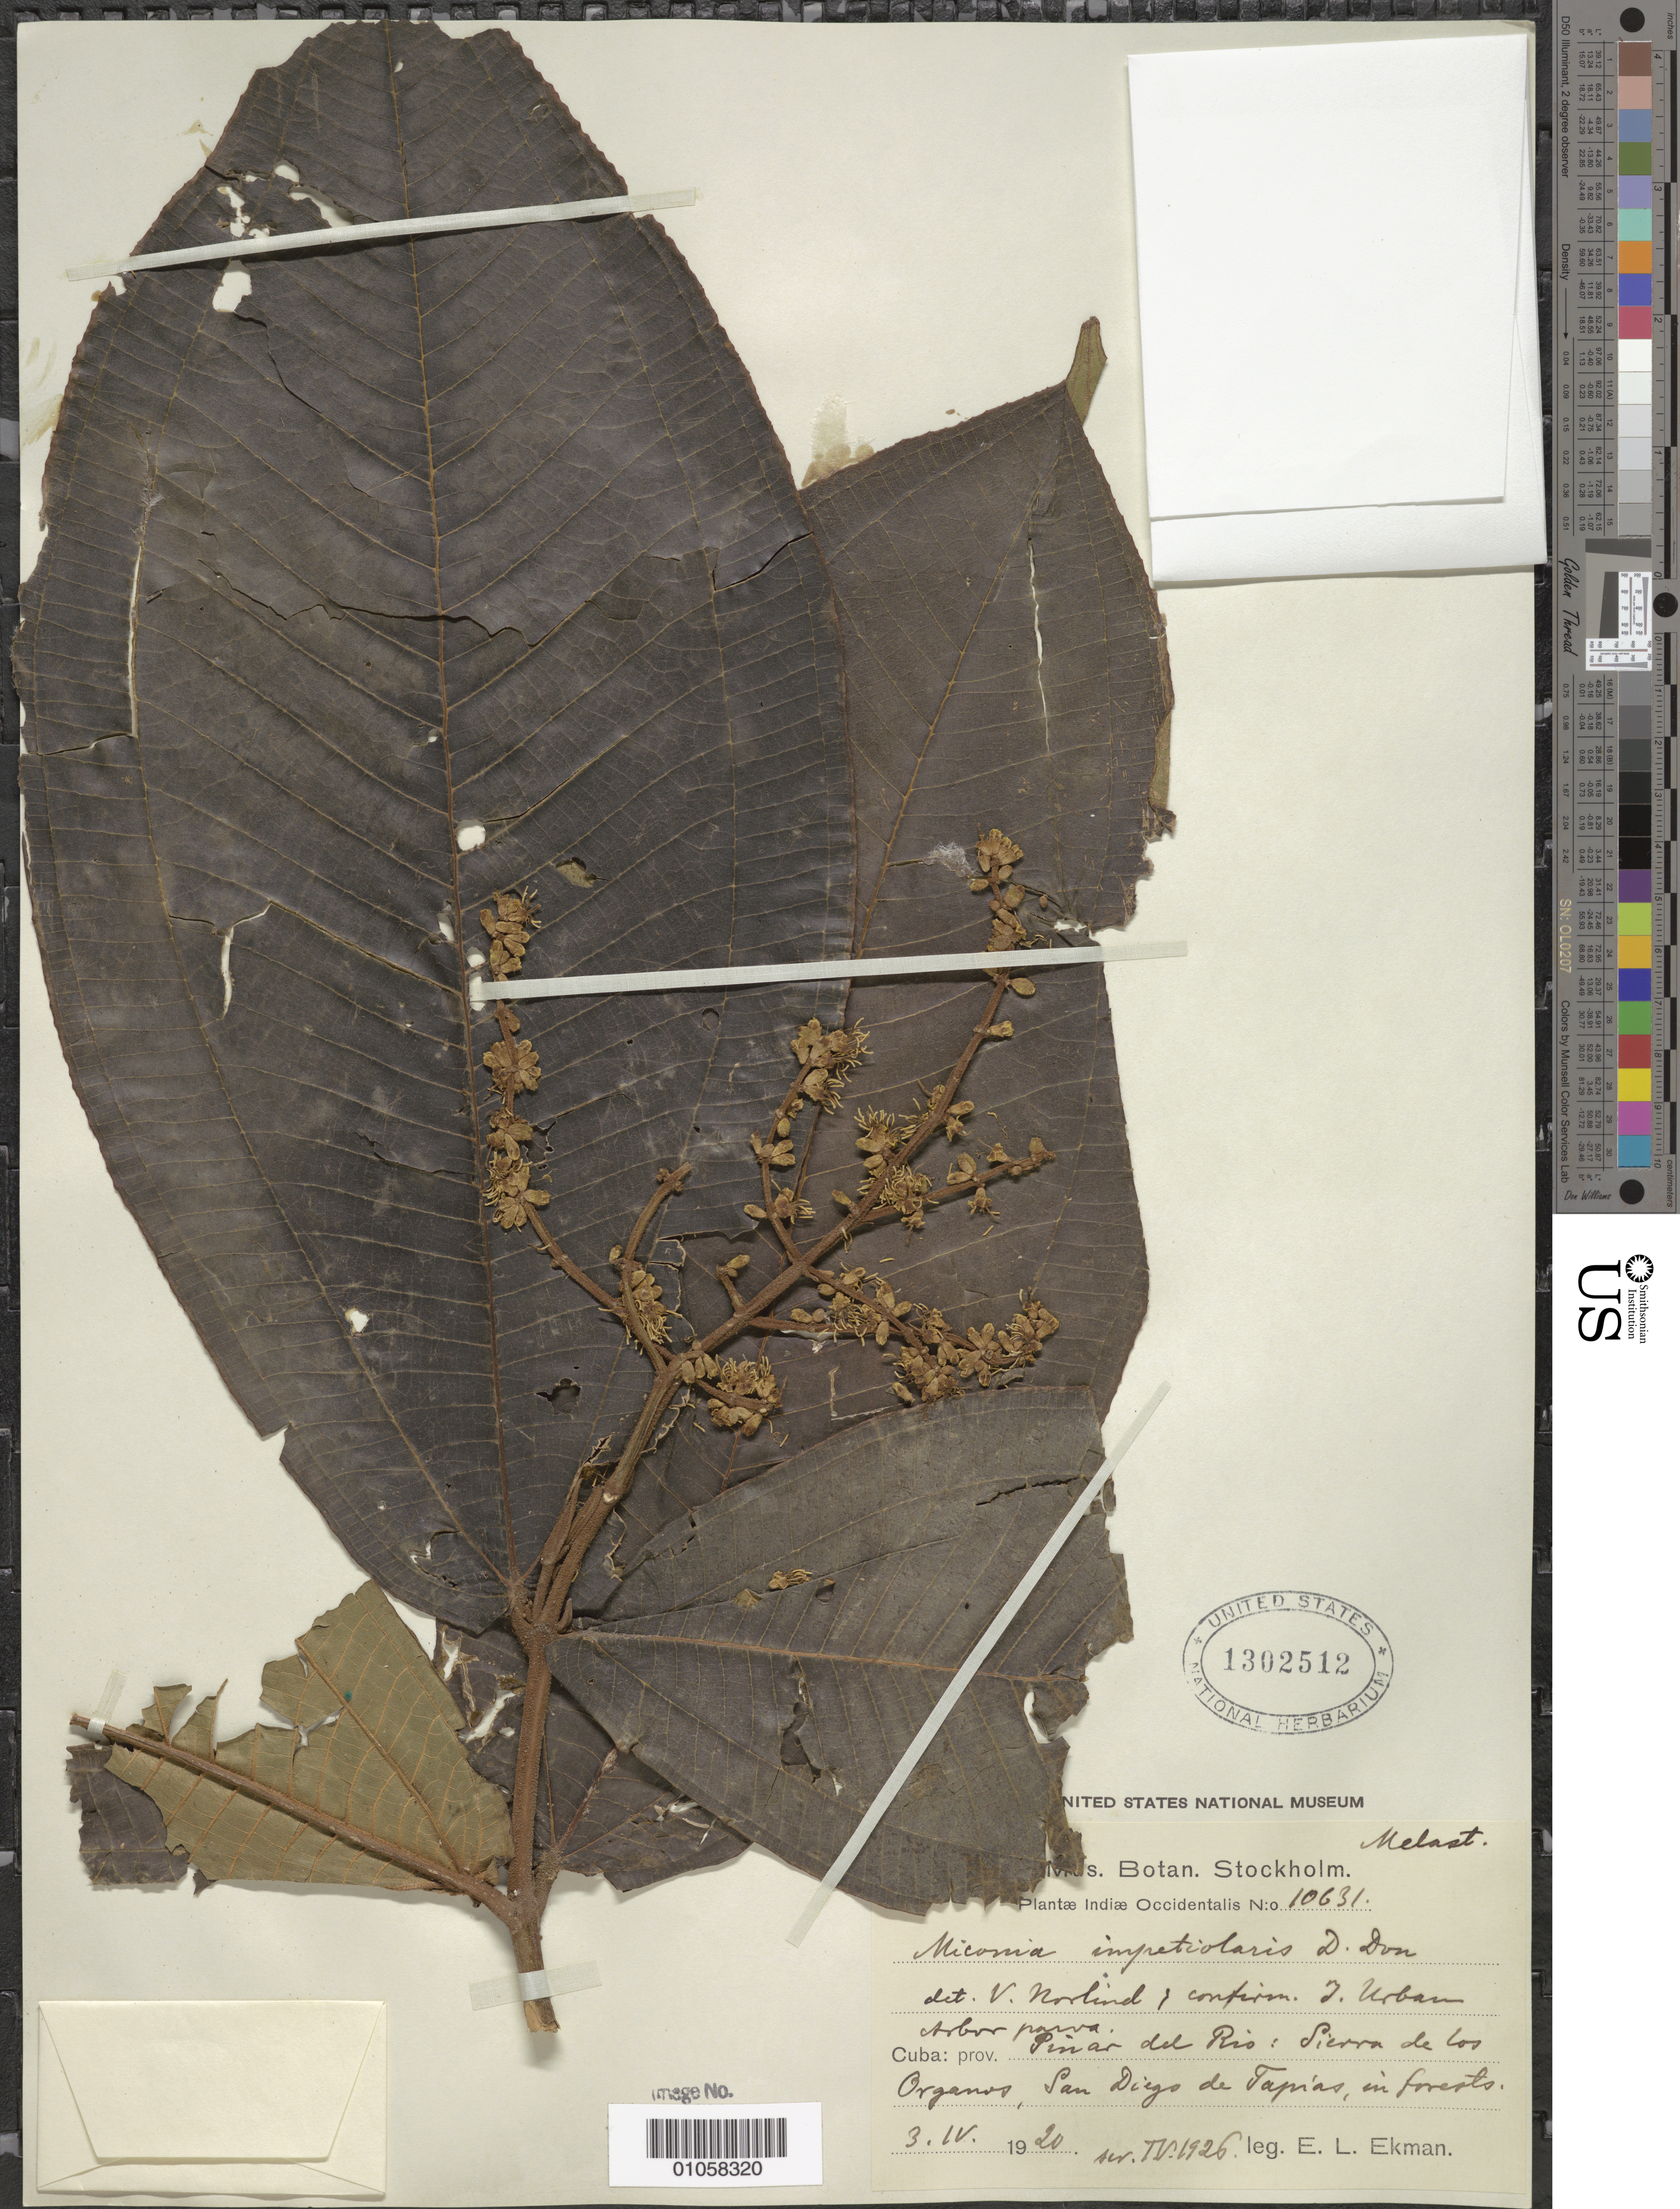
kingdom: Plantae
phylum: Tracheophyta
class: Magnoliopsida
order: Myrtales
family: Melastomataceae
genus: Miconia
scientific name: Miconia impetiolaris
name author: (Sw.) D. Don ex DC.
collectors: E. L. Ekman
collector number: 10631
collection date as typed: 03 Apr 1920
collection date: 1920-04-03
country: Cuba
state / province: Pinar del Río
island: Cuba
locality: Sierra de los Organos, San Diego de Tapias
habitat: In forests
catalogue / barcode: US 1302512